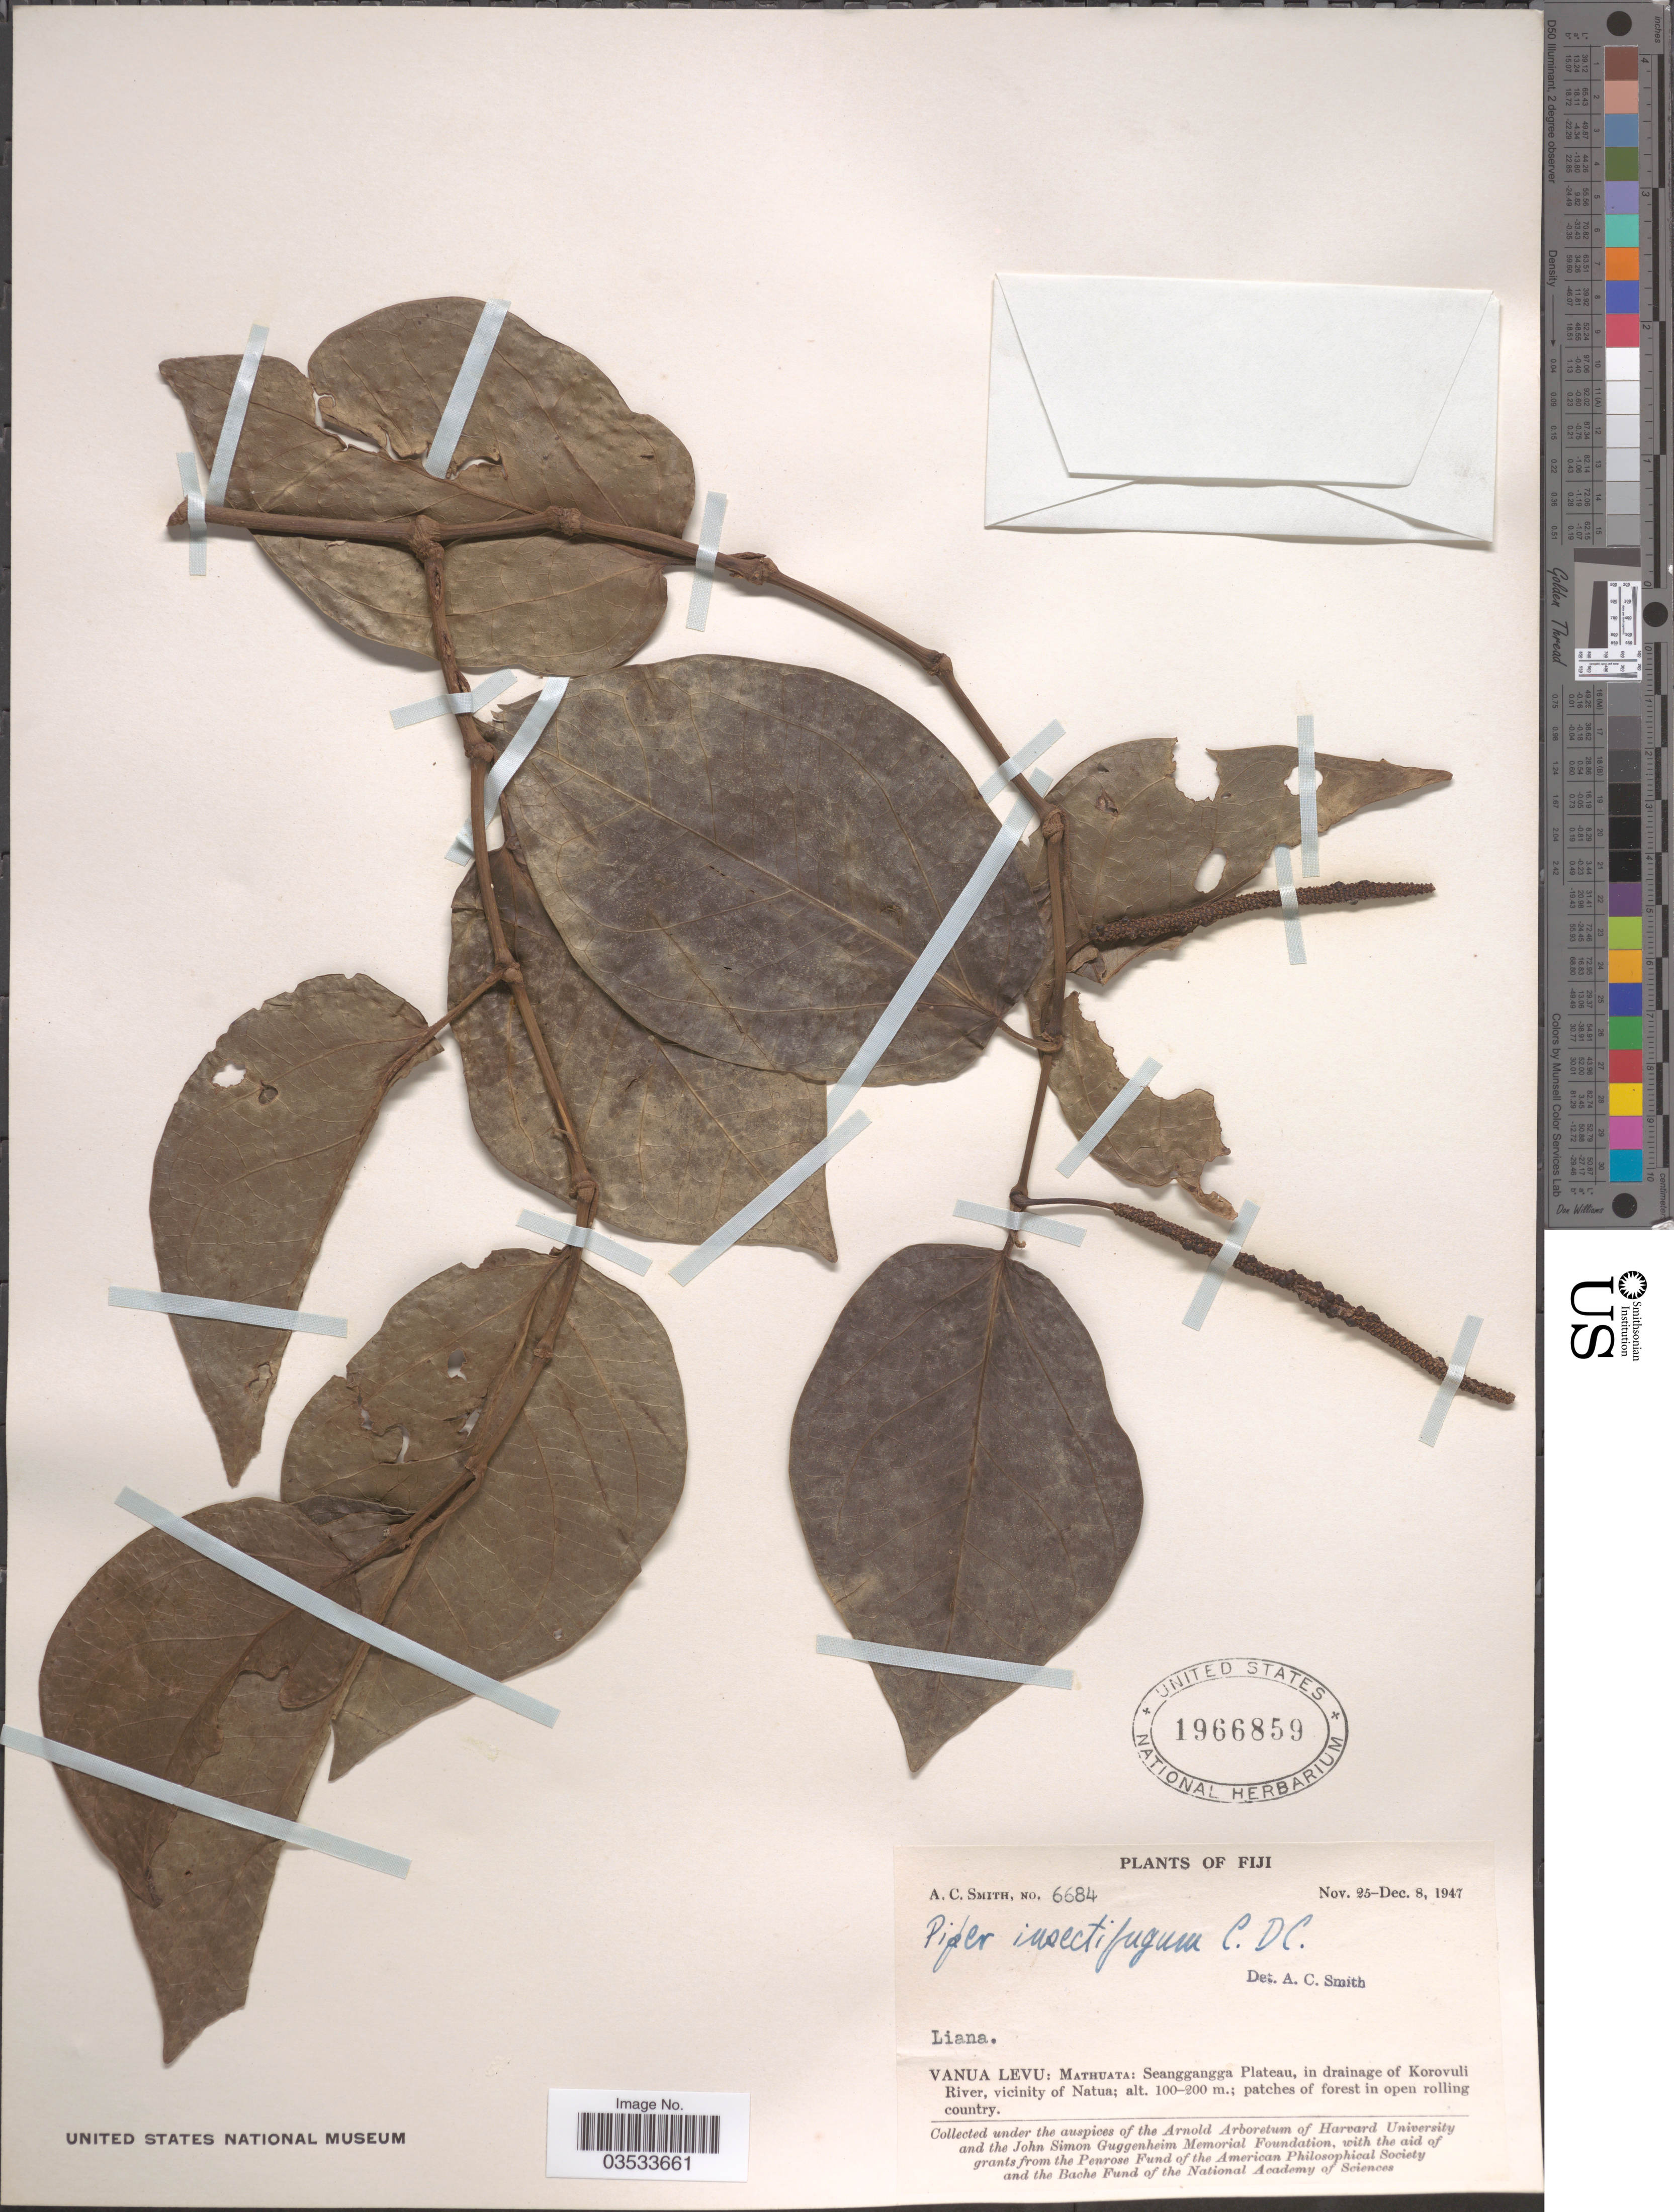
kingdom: Plantae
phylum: Tracheophyta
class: Magnoliopsida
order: Piperales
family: Piperaceae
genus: Piper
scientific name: Piper insectifugum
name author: C. DC.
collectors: A. C. Smith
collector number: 6684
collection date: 1947-11-25/1947-12-08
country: Fiji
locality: Vanua Levu: Mathuata: Seanggangga Plateau, in drainage of Korovuli River, vicinity of Natua.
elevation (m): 100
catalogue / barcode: US 1966859